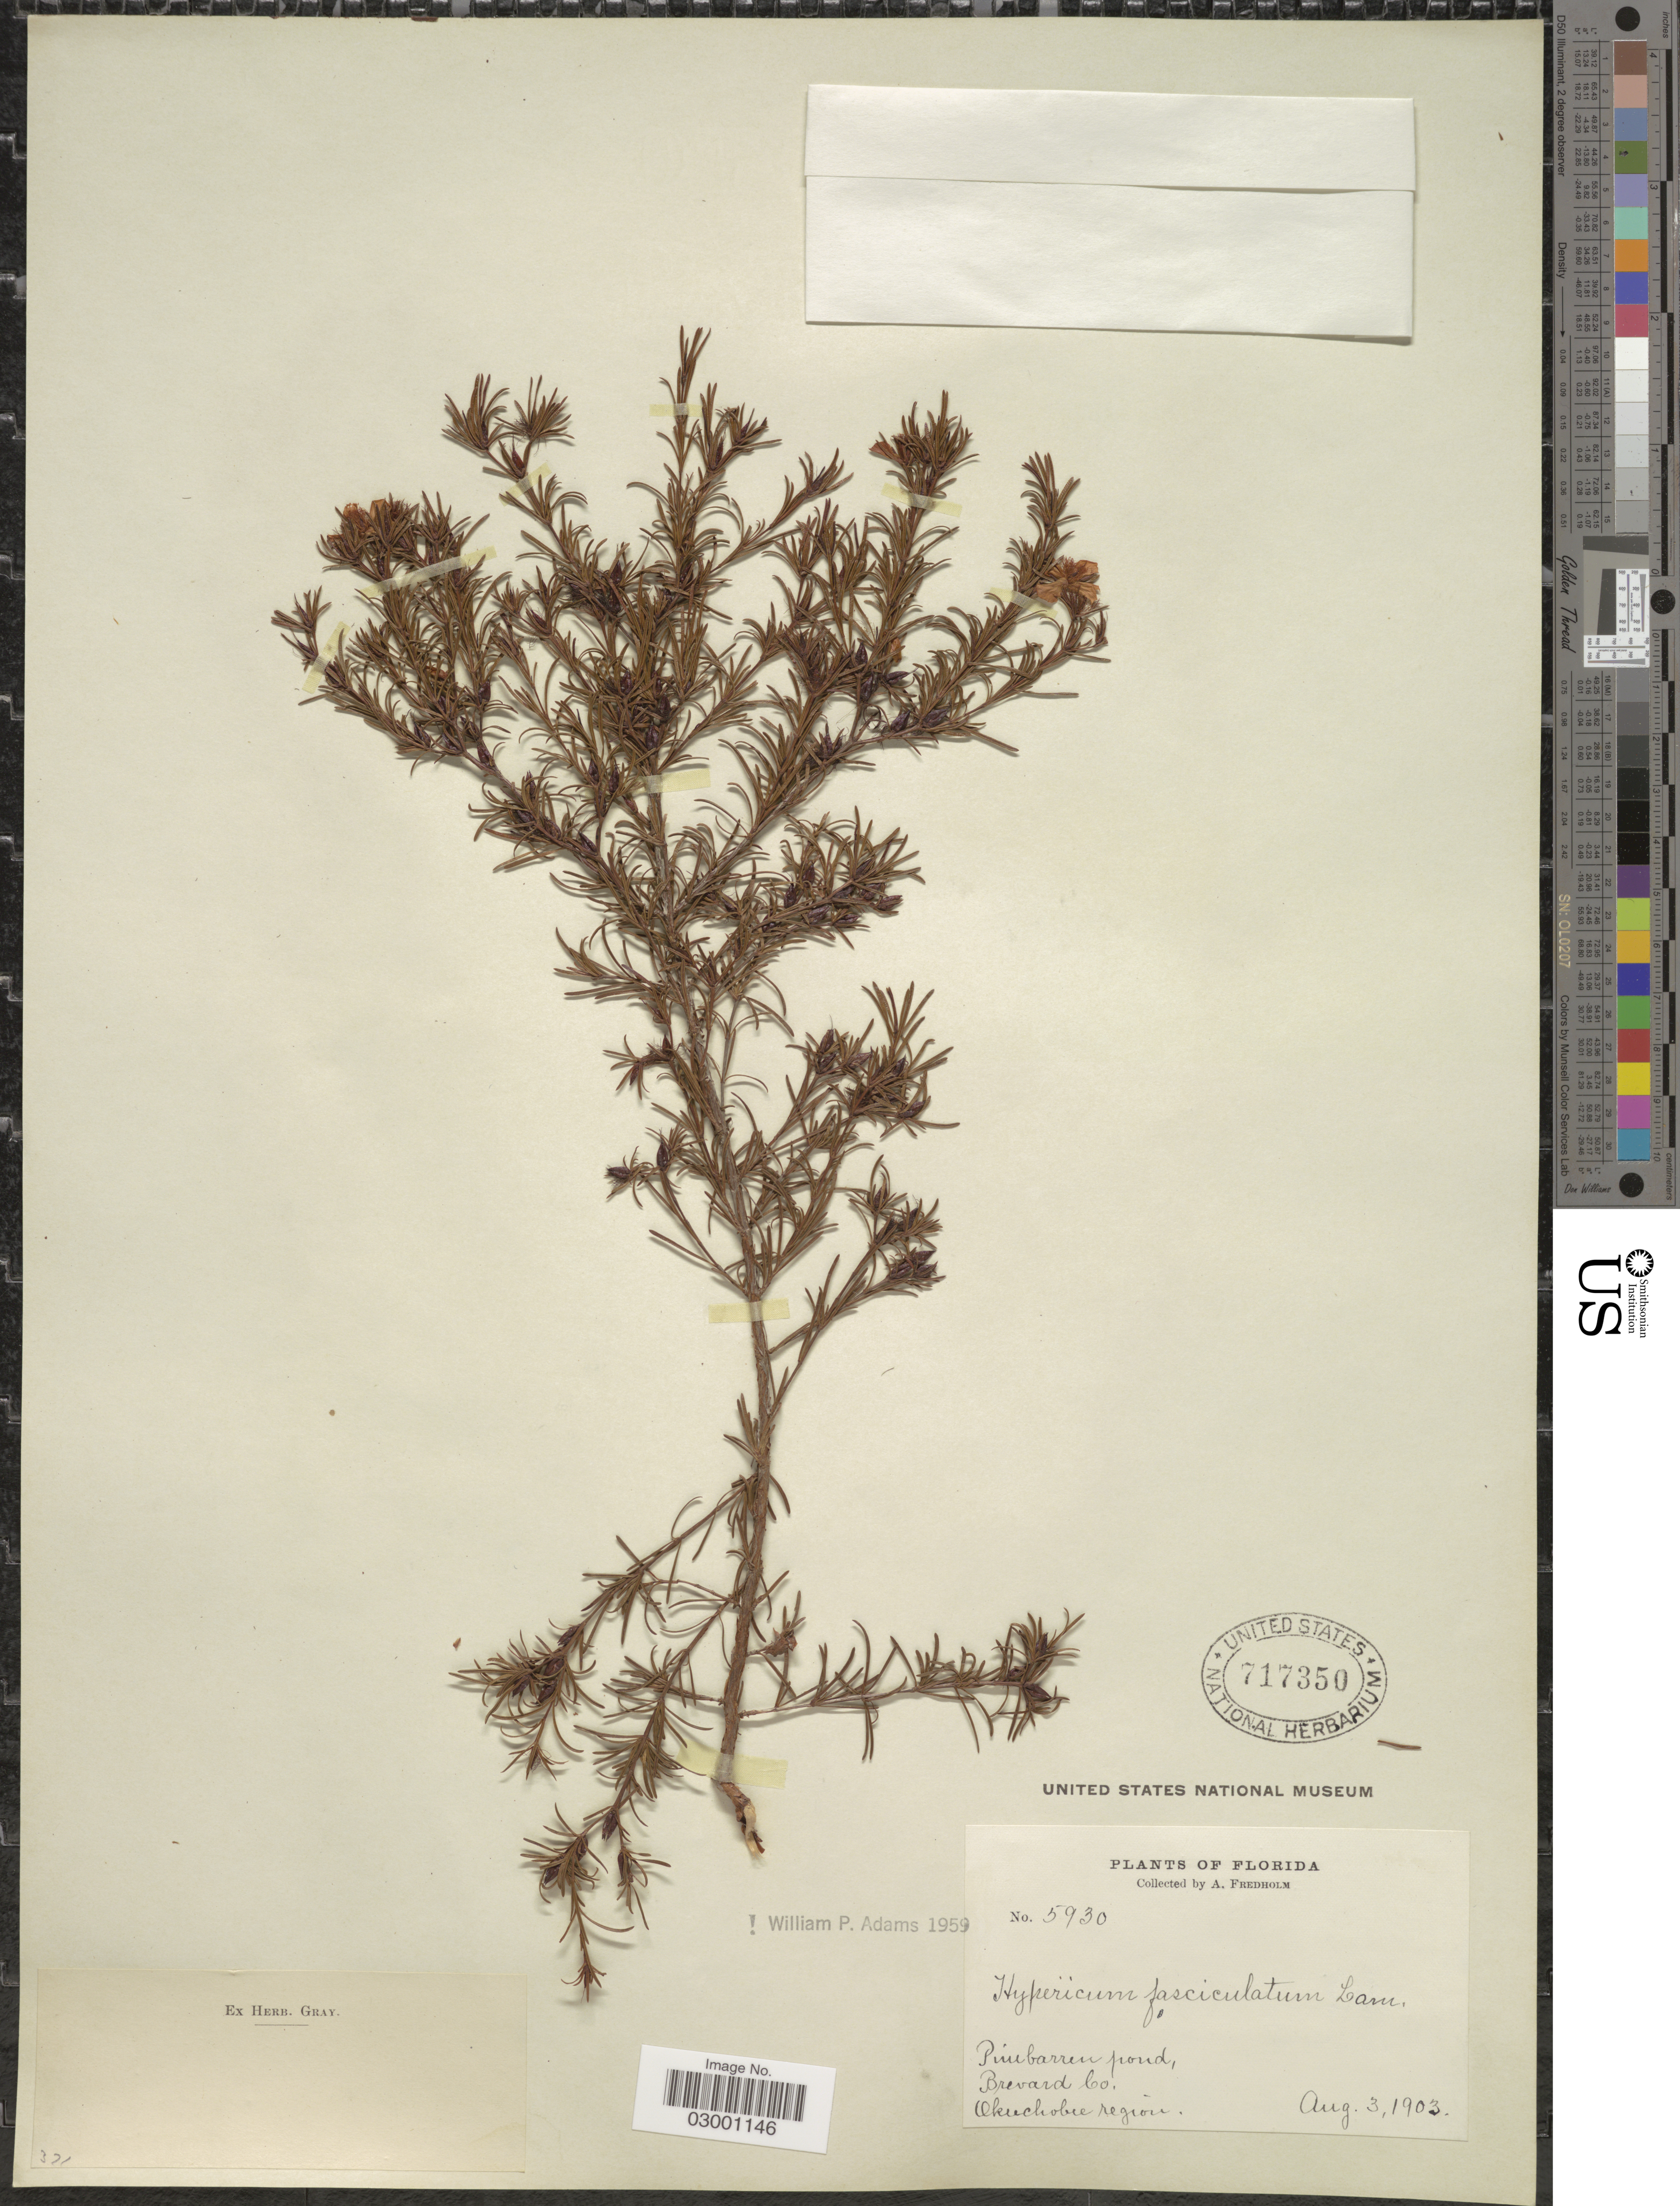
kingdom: Plantae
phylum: Tracheophyta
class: Magnoliopsida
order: Malpighiales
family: Hypericaceae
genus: Hypericum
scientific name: Hypericum fasciculatum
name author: Lam.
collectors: A. Fredholm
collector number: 5930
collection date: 1903-08-03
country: United States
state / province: Florida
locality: Brevard Co., Okeechobee region.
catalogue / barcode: US 717350